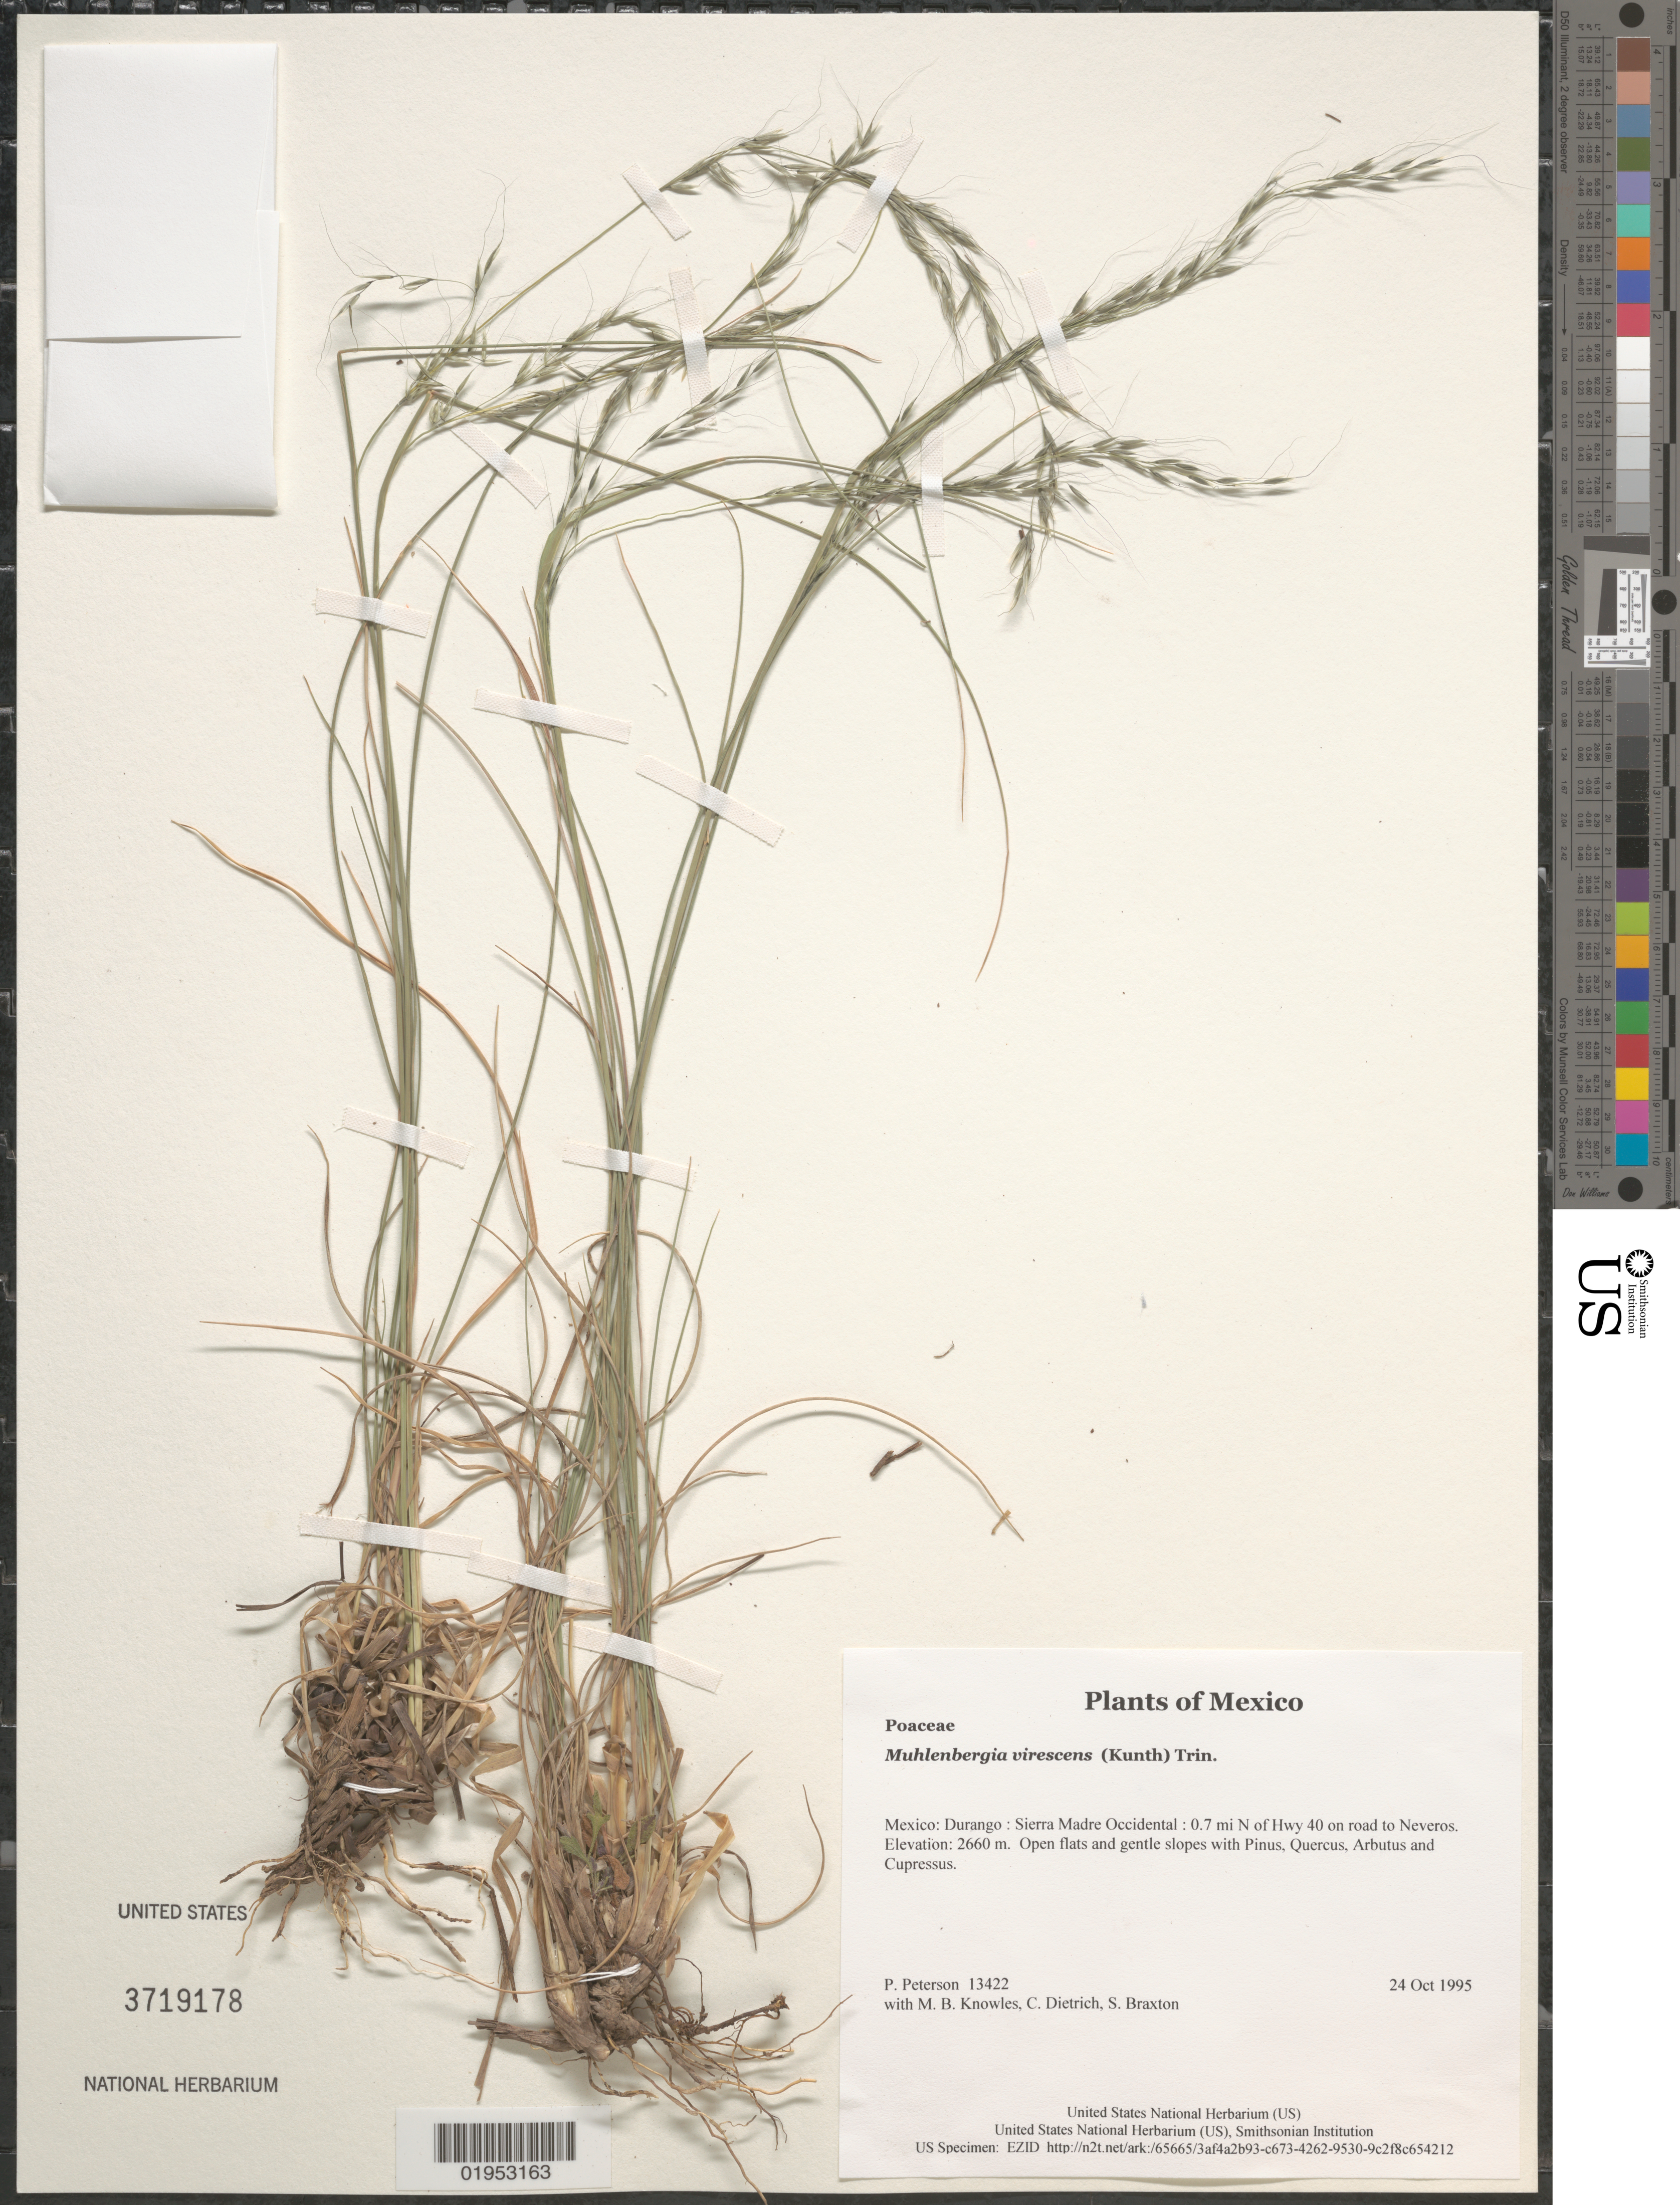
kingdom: Plantae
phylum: Tracheophyta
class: Liliopsida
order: Poales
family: Poaceae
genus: Muhlenbergia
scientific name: Muhlenbergia virescens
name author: (Kunth) Trin.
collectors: P. M. Peterson, M. B. Knowles, C. Dietrich & S. Braxton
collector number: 13422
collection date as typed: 24 Oct 1995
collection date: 1995-10-24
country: Mexico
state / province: Durango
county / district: Sierra Madre Occidental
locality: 0.7 mi N of Hwy 40 on road to Neveros.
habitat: Open flats and gentle slopes with Pinus, Quercus, Arbutus and Cupressus.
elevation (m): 2660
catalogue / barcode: US 3719178